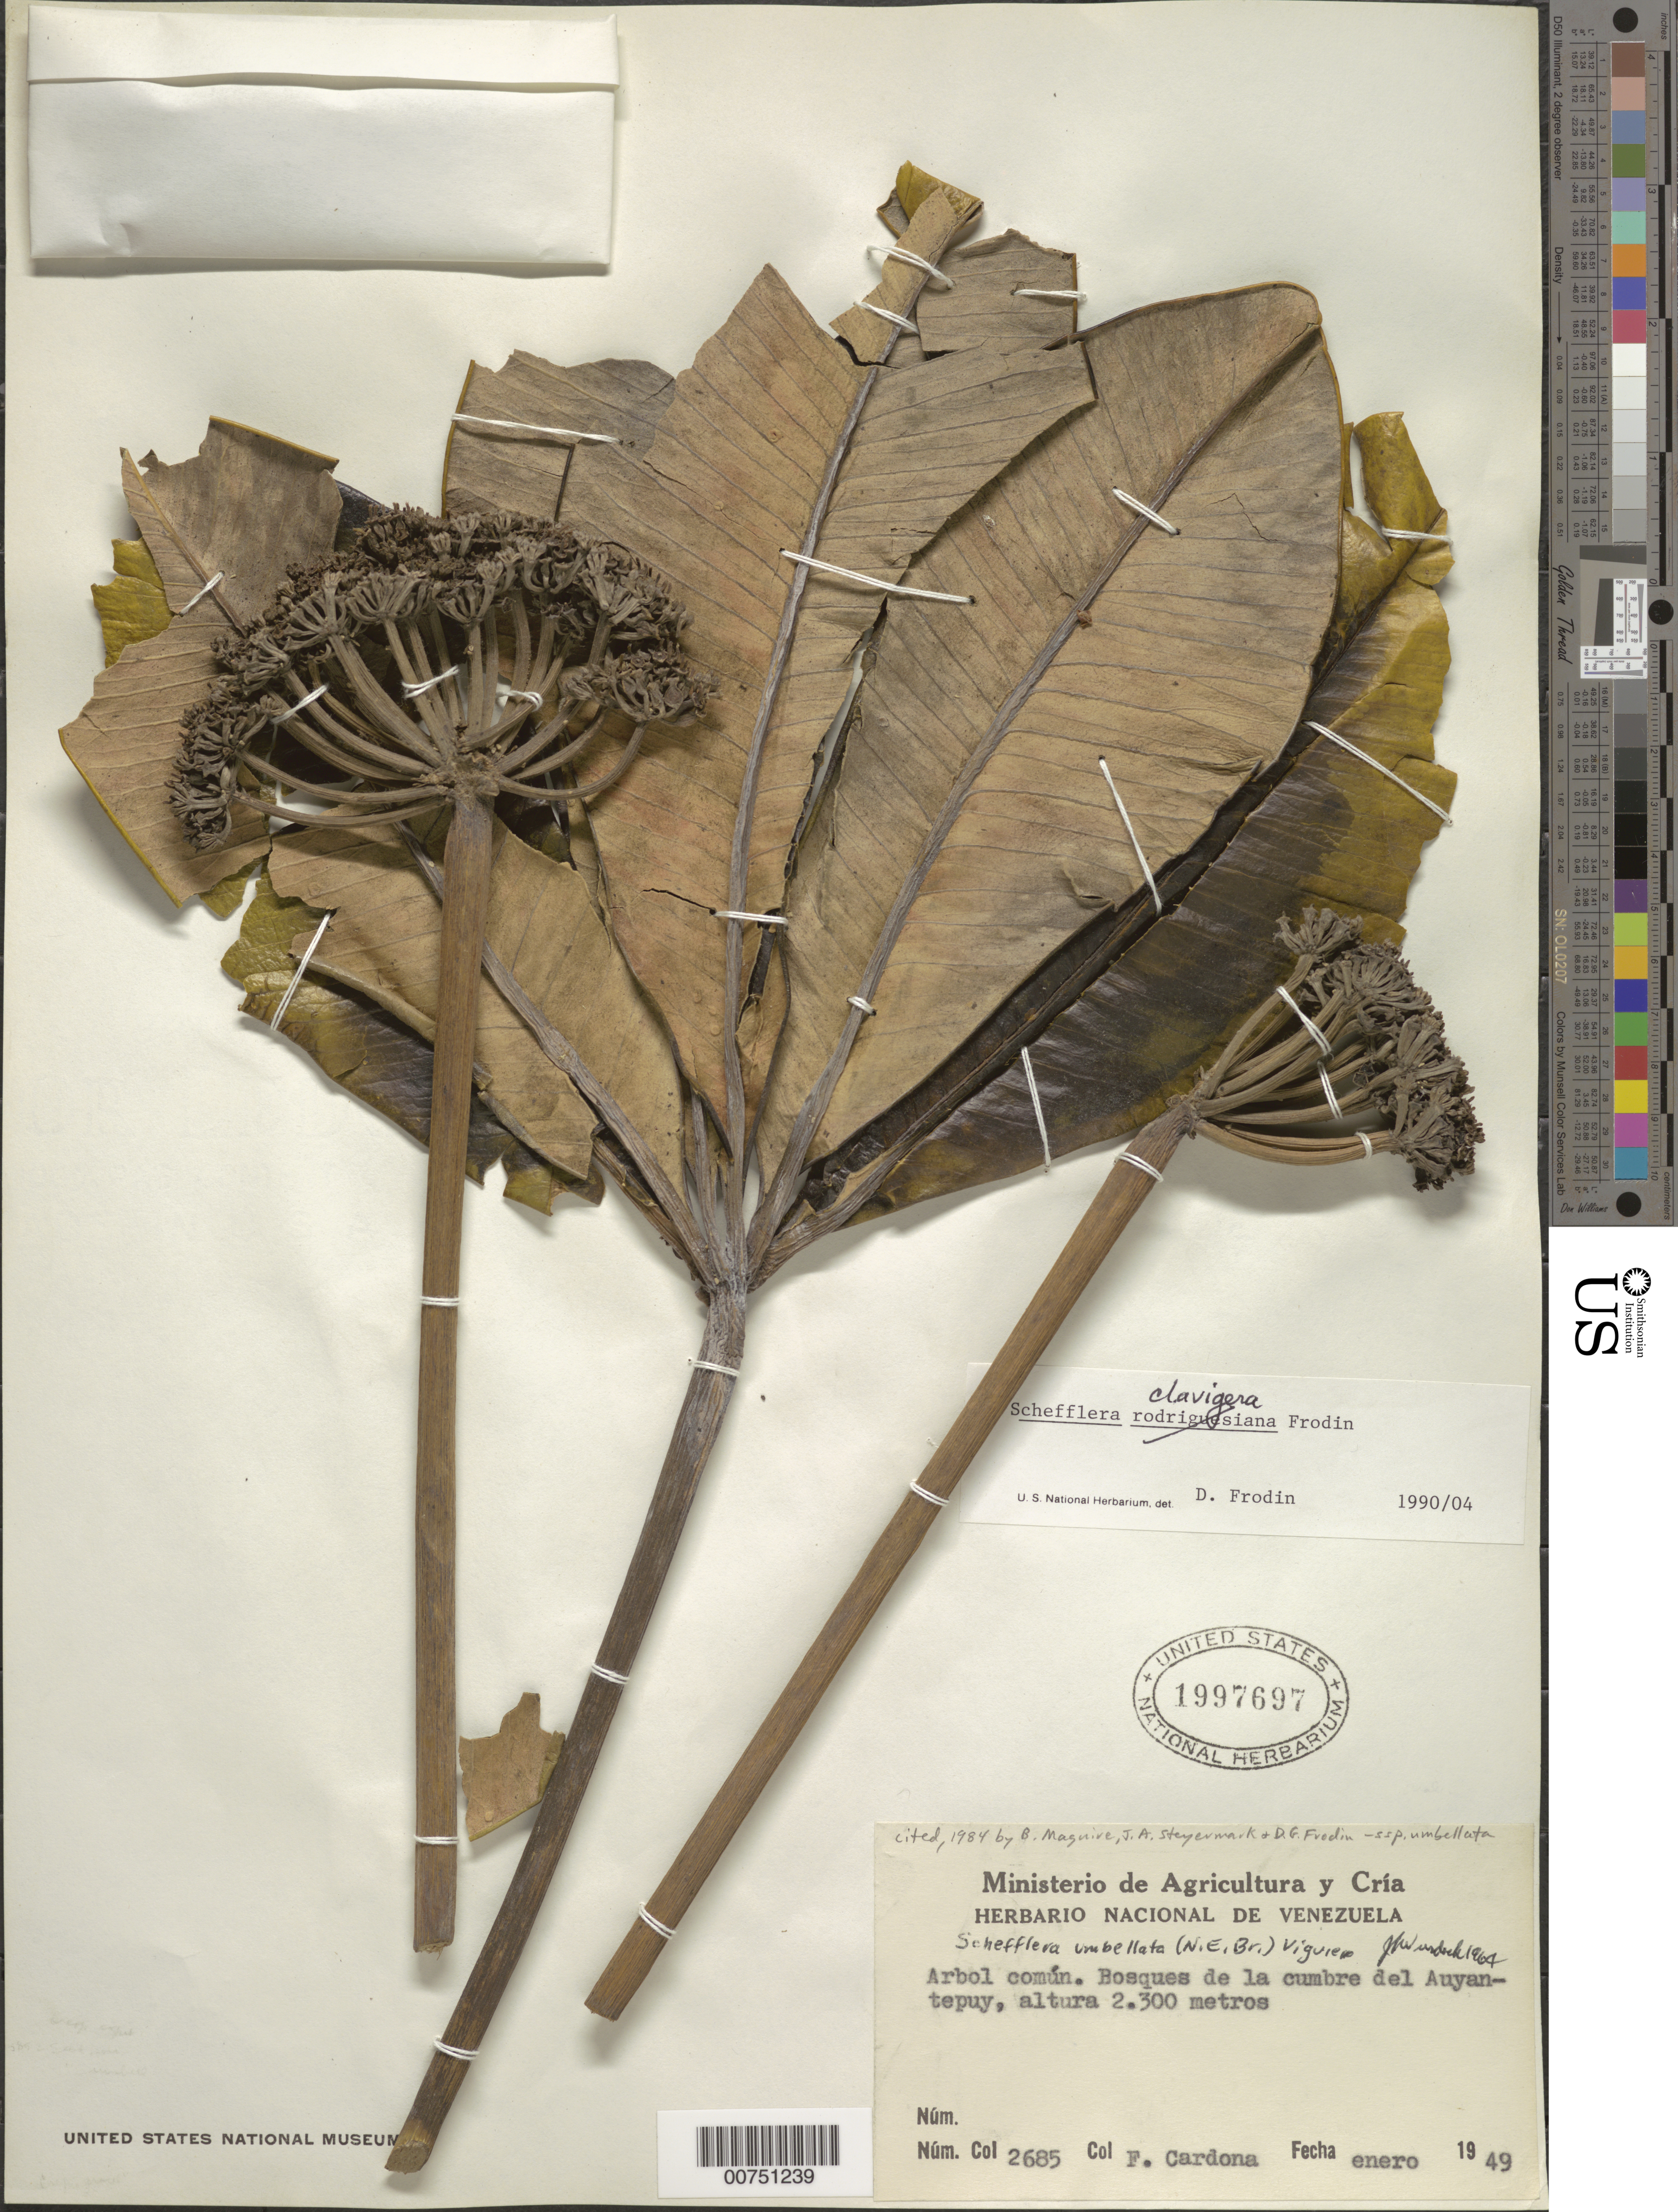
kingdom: Plantae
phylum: Tracheophyta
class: Magnoliopsida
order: Apiales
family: Araliaceae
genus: Schefflera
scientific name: Schefflera clavigera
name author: Frodin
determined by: Frodin, D. G.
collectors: F. Cardona Puig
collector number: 2685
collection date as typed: Jan-49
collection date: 1949-01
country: Venezuela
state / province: Bolívar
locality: Cerro Auyantepuí, Alto Río Caroní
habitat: Bosques de la cumbre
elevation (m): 2300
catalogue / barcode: US 1997697